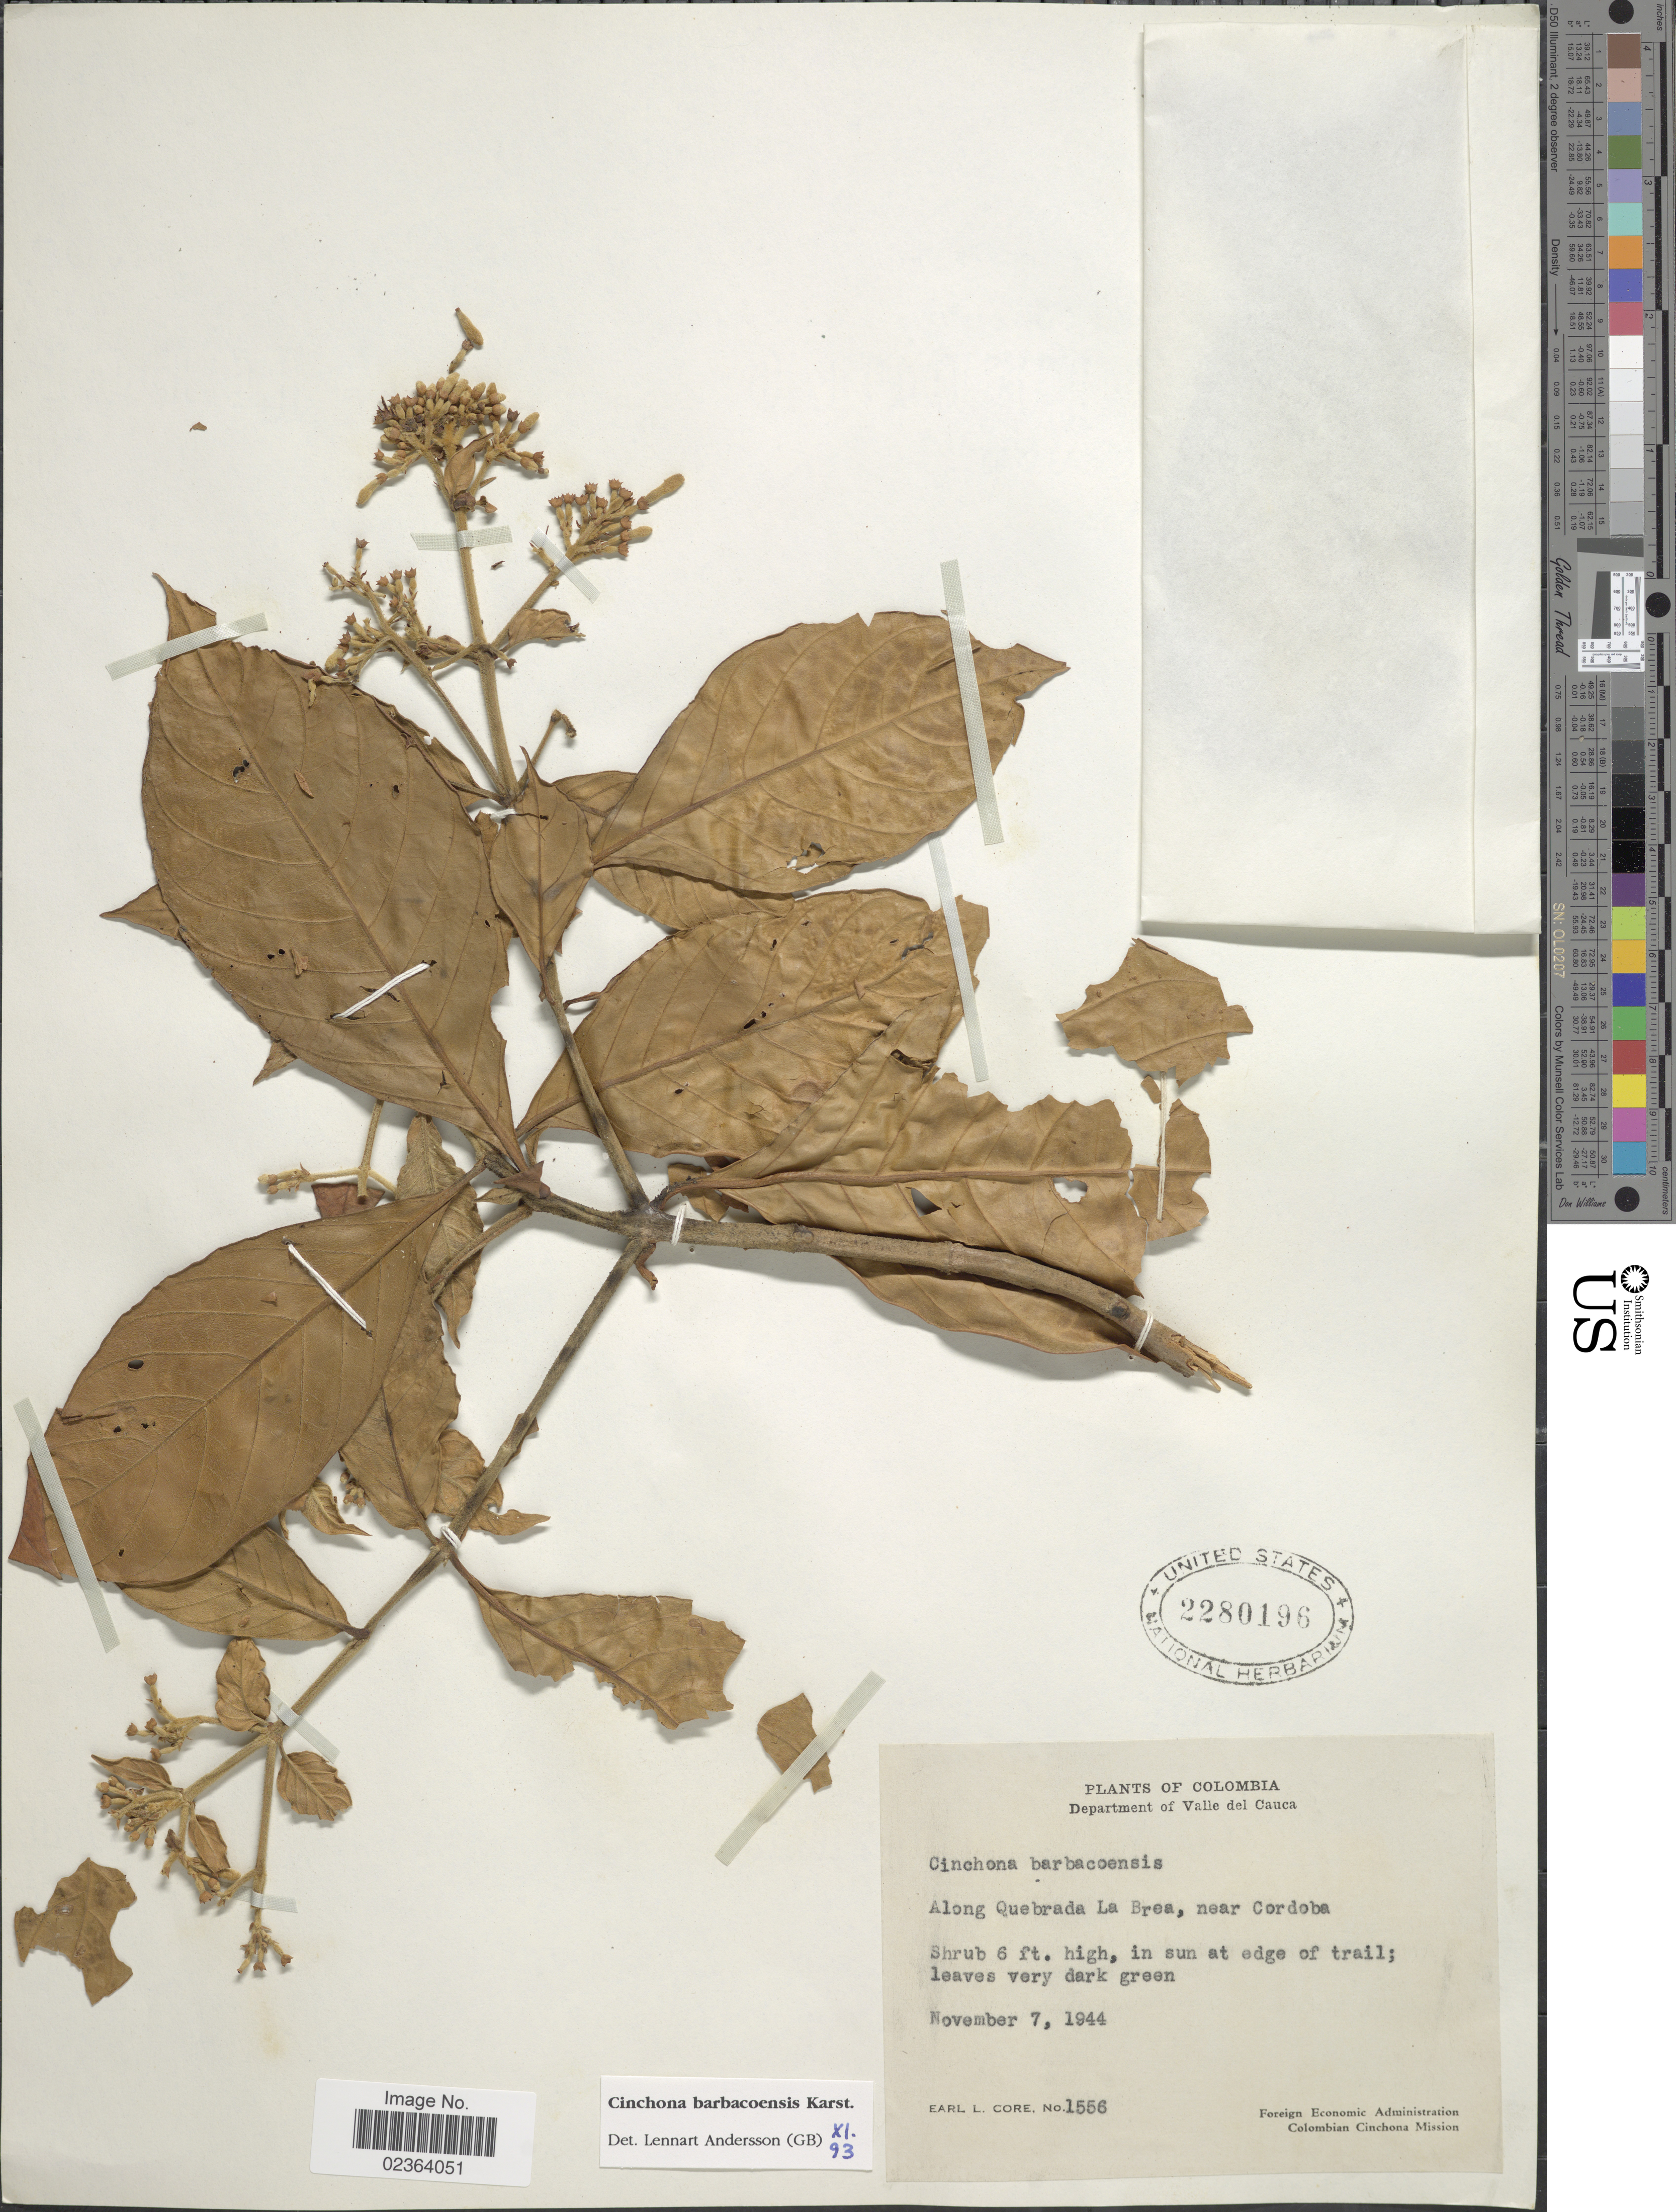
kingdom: Plantae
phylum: Tracheophyta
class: Magnoliopsida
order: Gentianales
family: Rubiaceae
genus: Cinchona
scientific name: Cinchona barbacoensis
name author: L.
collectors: E. L. Core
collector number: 1556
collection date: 1944-11-07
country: Colombia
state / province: Valle del Cauca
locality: Departament of Valle del Cauca, Along Quebrada La Brea, near Cordoba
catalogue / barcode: US 2280196